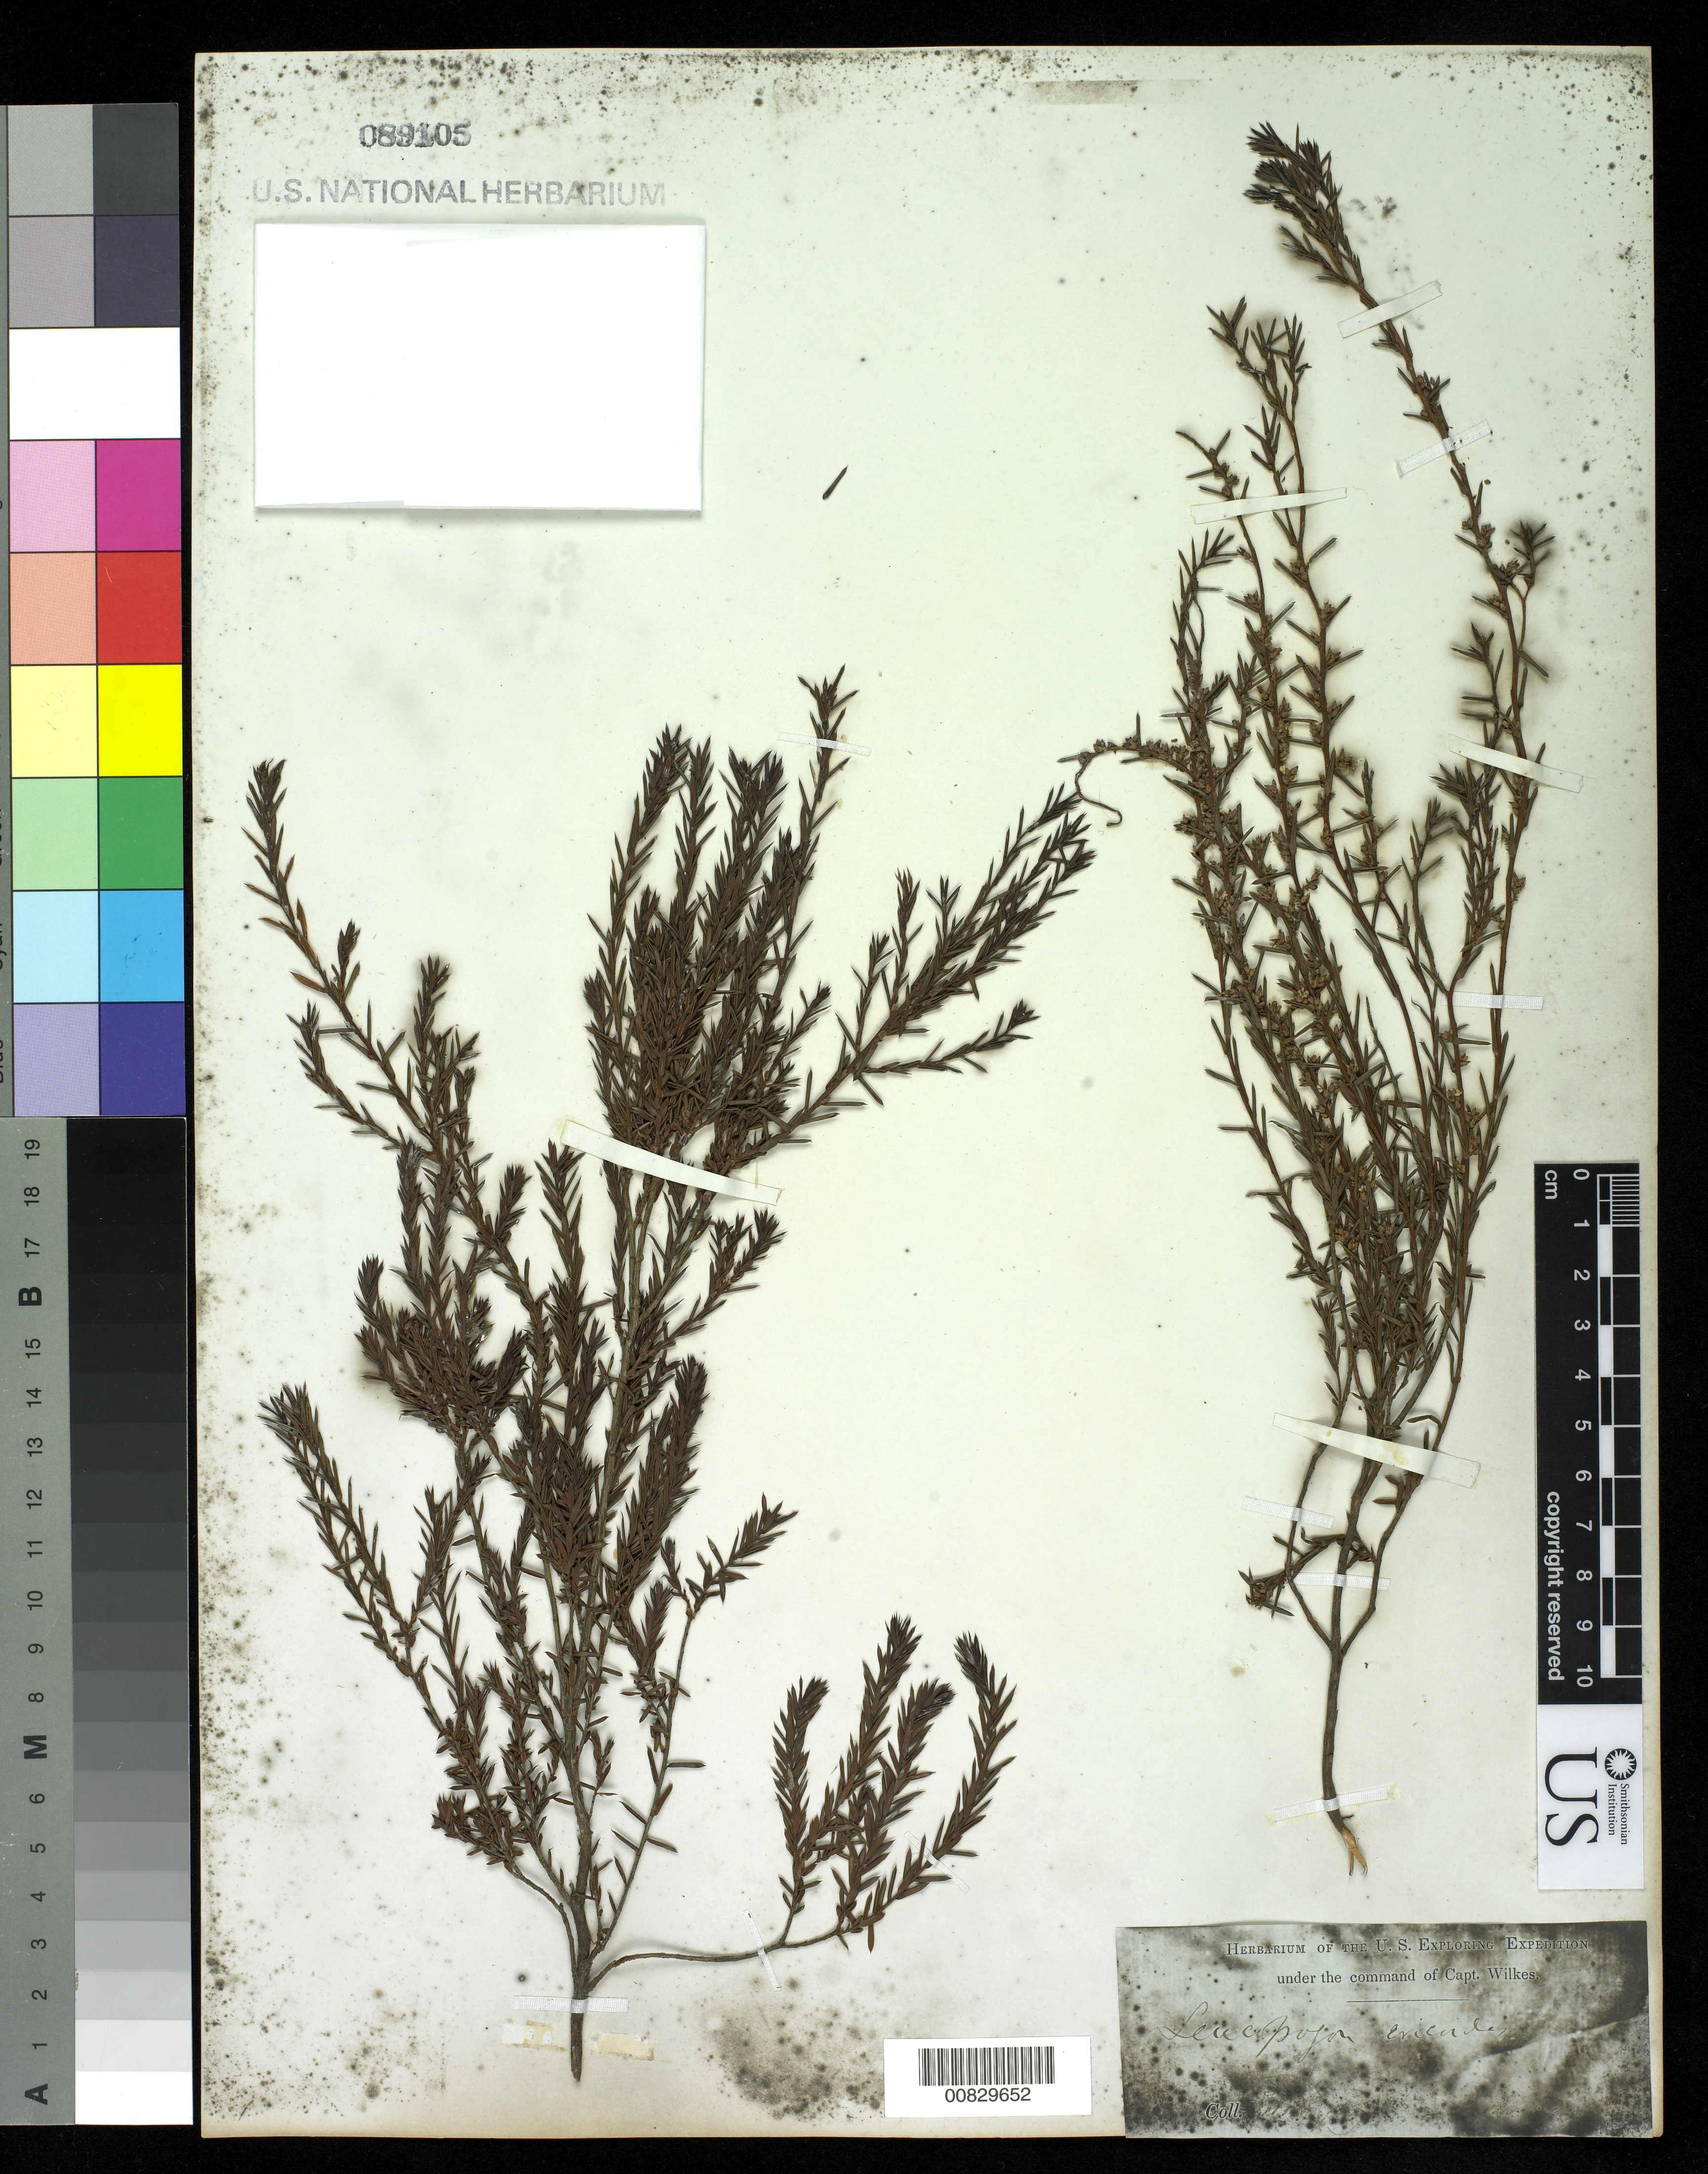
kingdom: Plantae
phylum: Tracheophyta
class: Magnoliopsida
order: Ericales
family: Ericaceae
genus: Leucopogon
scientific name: Leucopogon ericoides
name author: R. Br.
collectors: Wilkes Explor. Exped.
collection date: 1838/1842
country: Australia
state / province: New South Wales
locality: Woolongong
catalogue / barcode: US 89105